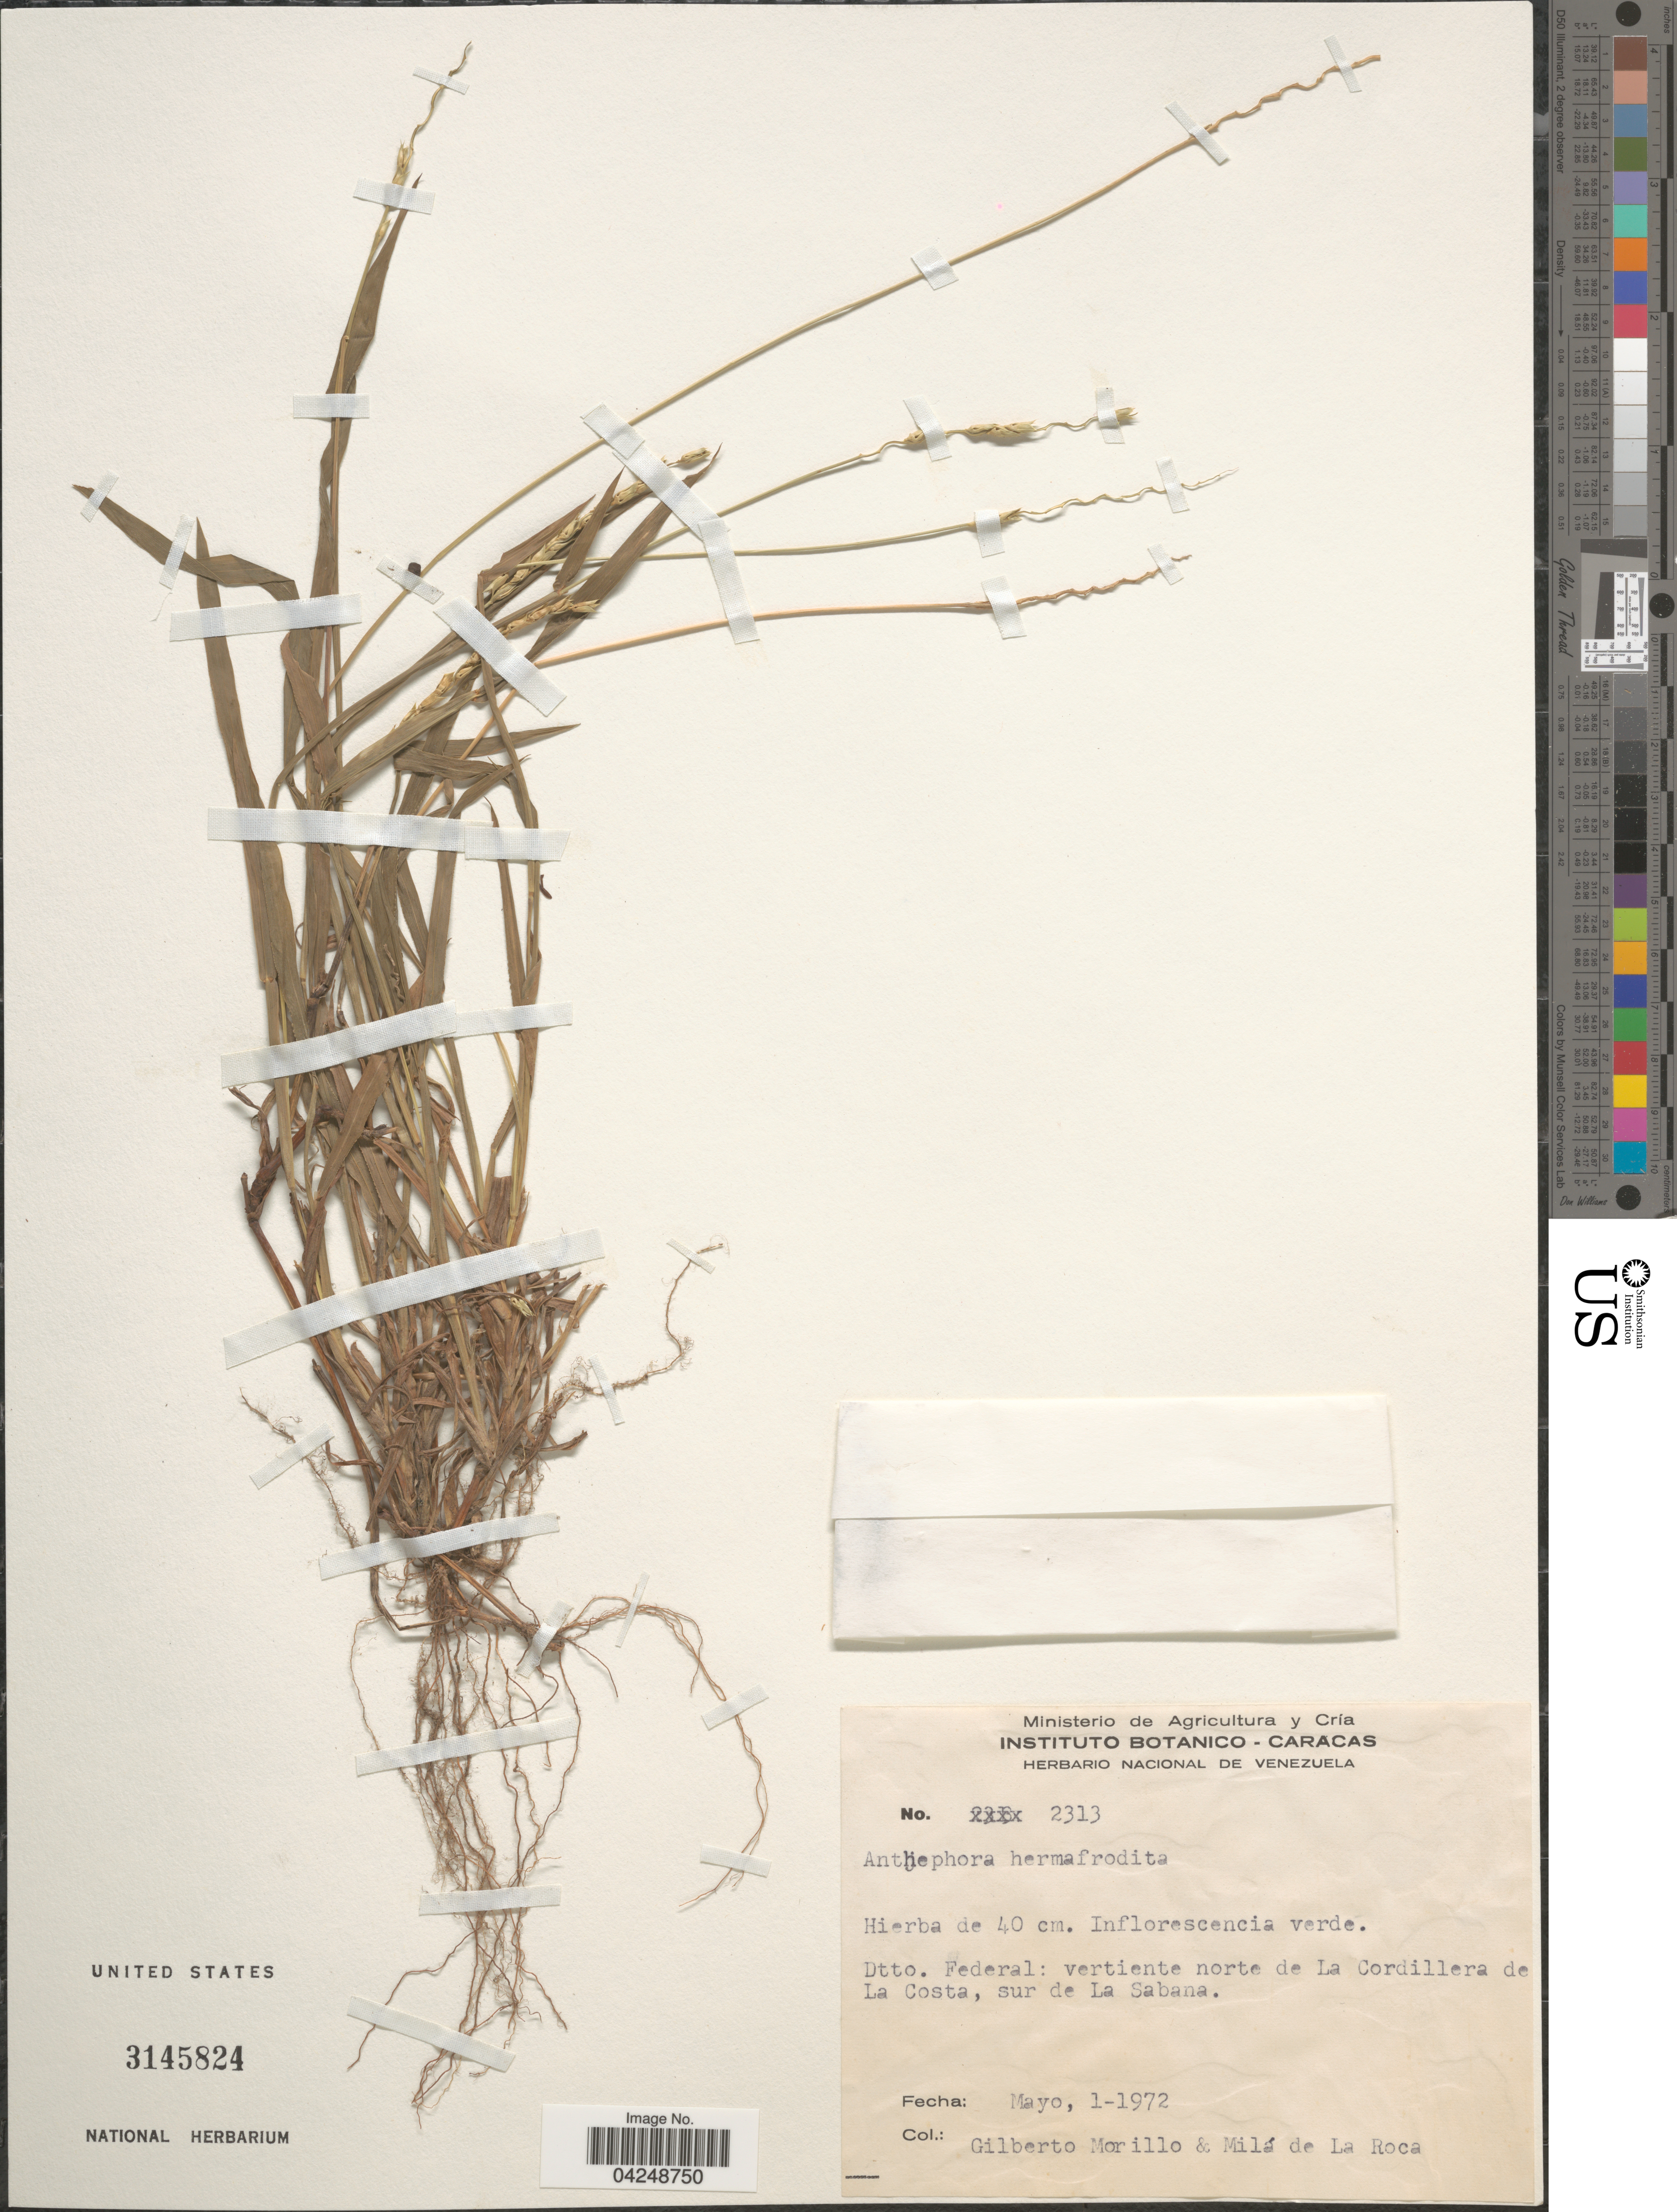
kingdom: Plantae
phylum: Tracheophyta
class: Liliopsida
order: Poales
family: Poaceae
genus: Anthephora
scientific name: Anthephora hermaphrodita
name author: (L.) Kuntze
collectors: G. N. Morillo & M. Roca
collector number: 2313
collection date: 1972-05-01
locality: Dtto. Federal: vertiente norte de La Cordillera de La Costa, sur de La Sabana.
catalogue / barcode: US 3145824